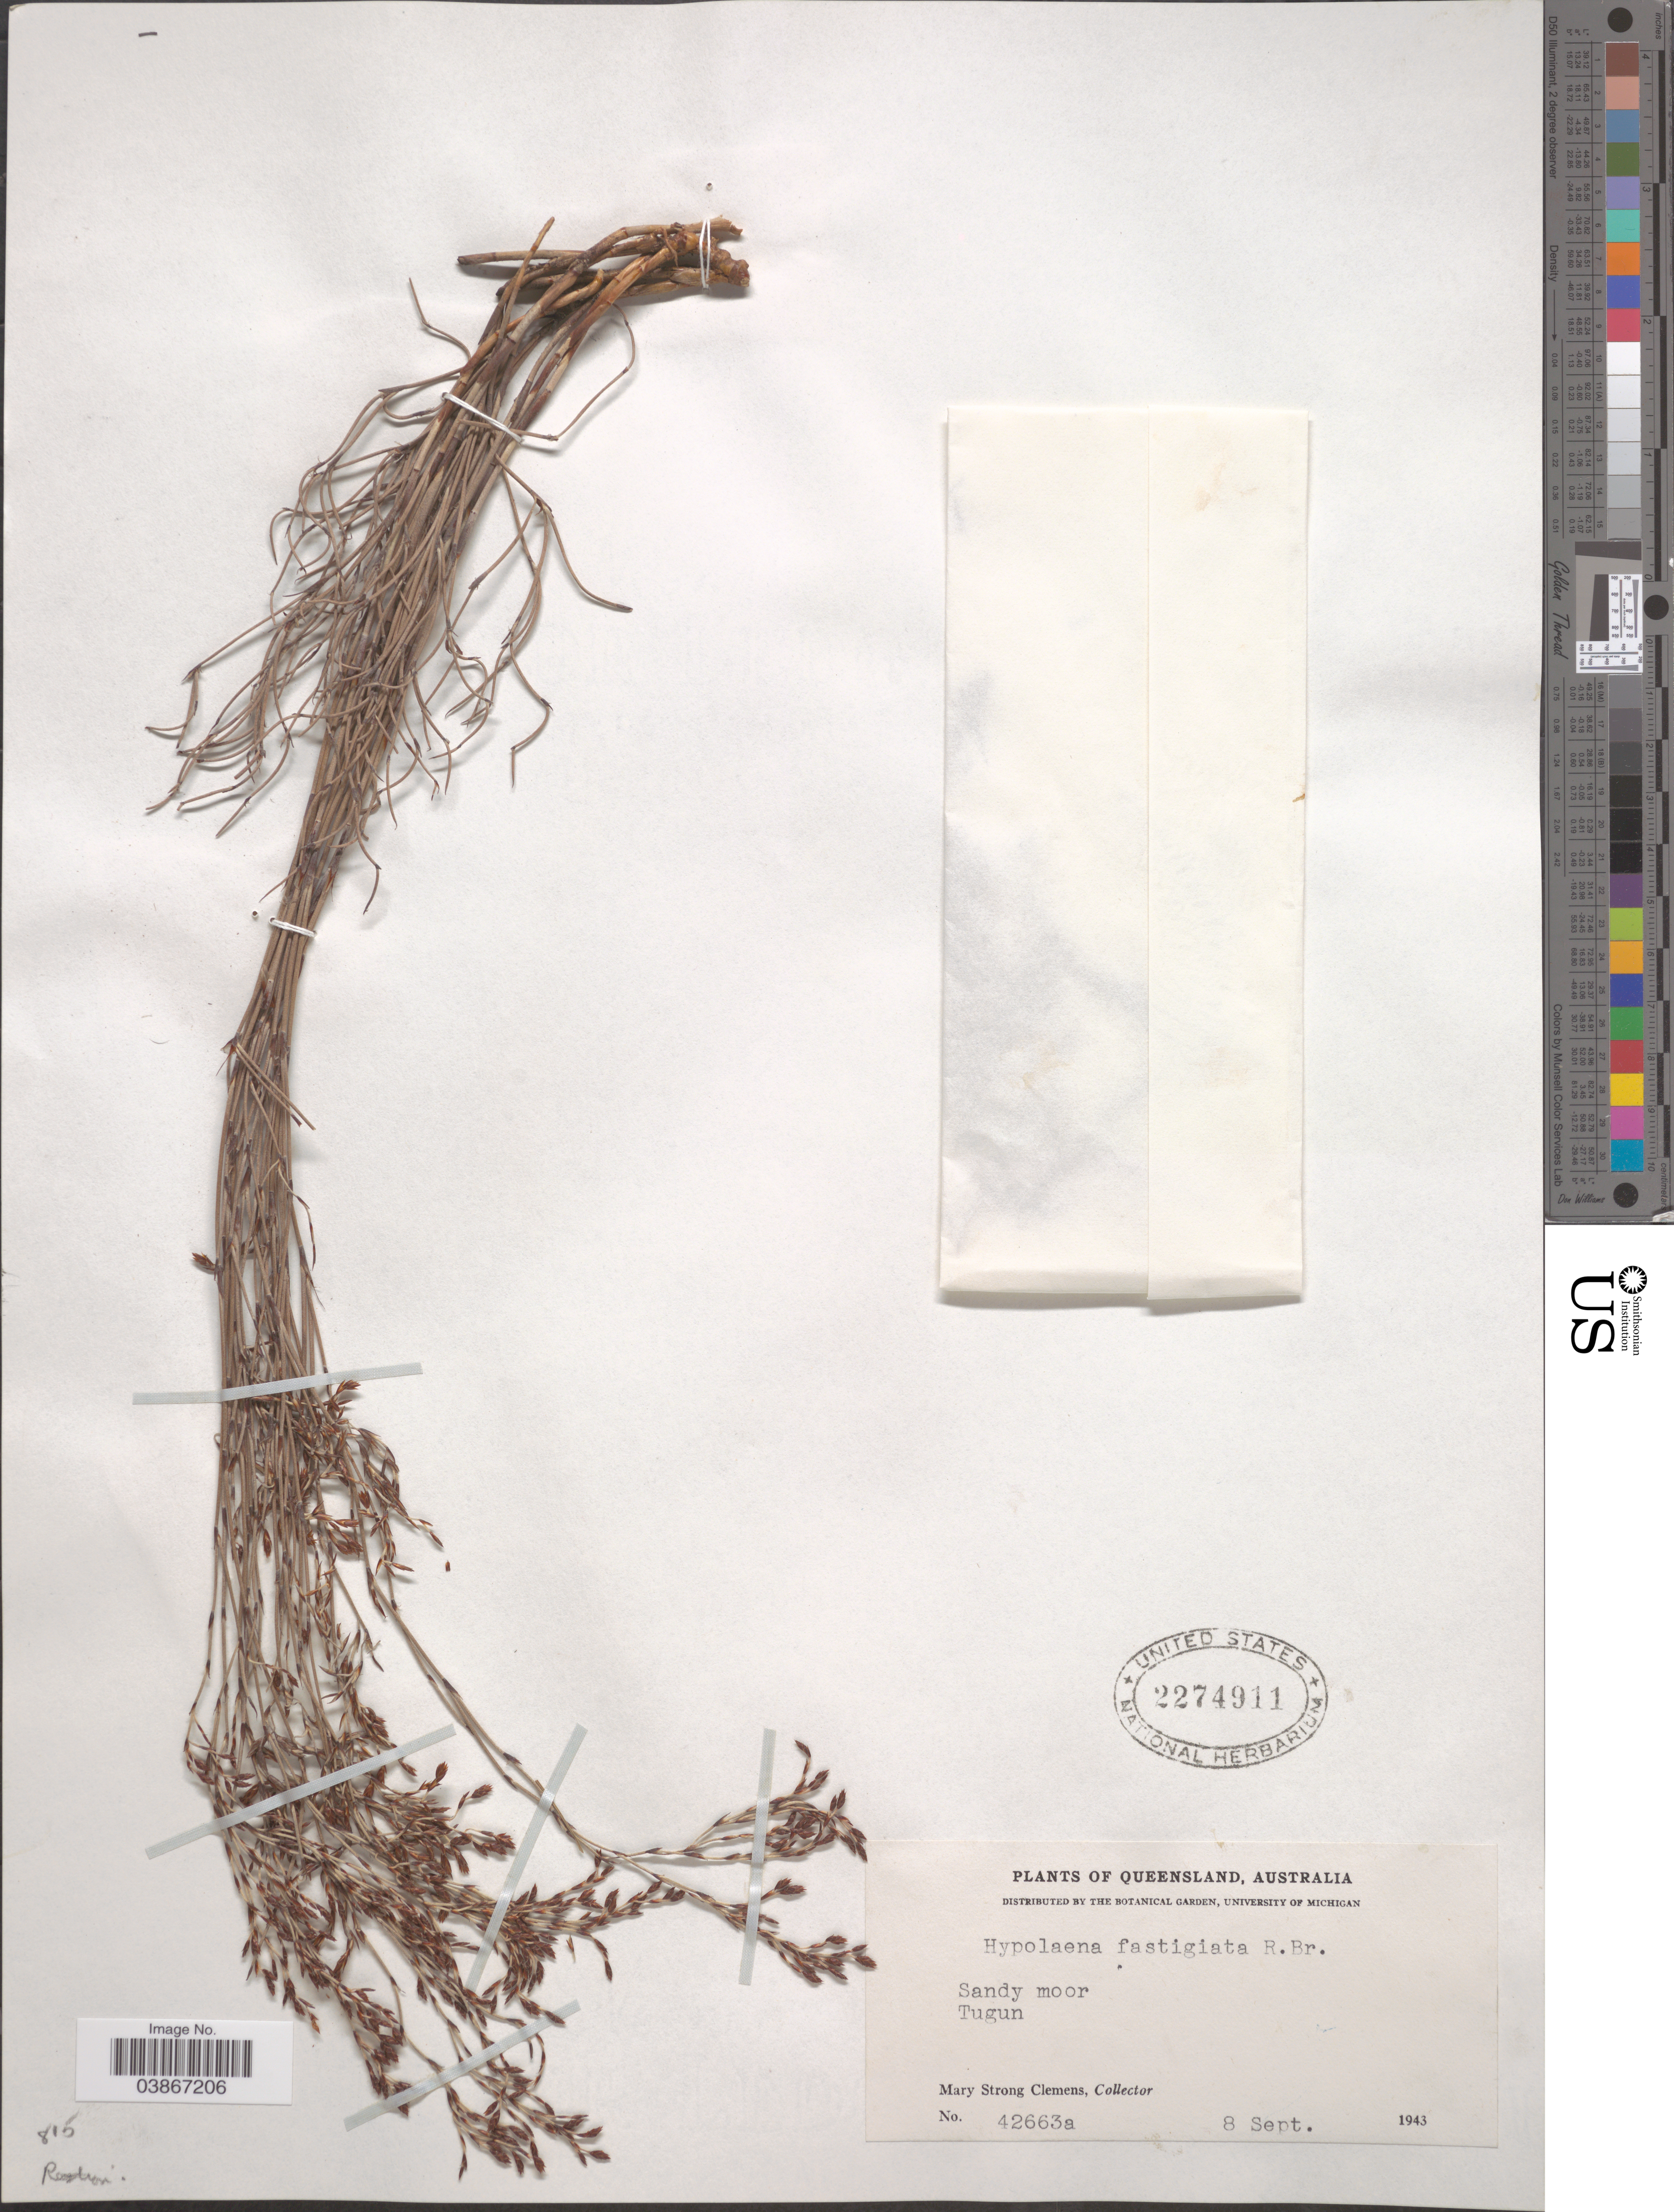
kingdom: Plantae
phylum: Tracheophyta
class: Liliopsida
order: Poales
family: Restionaceae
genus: Hypolaena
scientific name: Hypolaena fastigiata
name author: R. Br.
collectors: M. S. Clemens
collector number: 42663a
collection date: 1943-09-08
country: Australia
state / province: Queensland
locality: Tugun.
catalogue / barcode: US 2274911